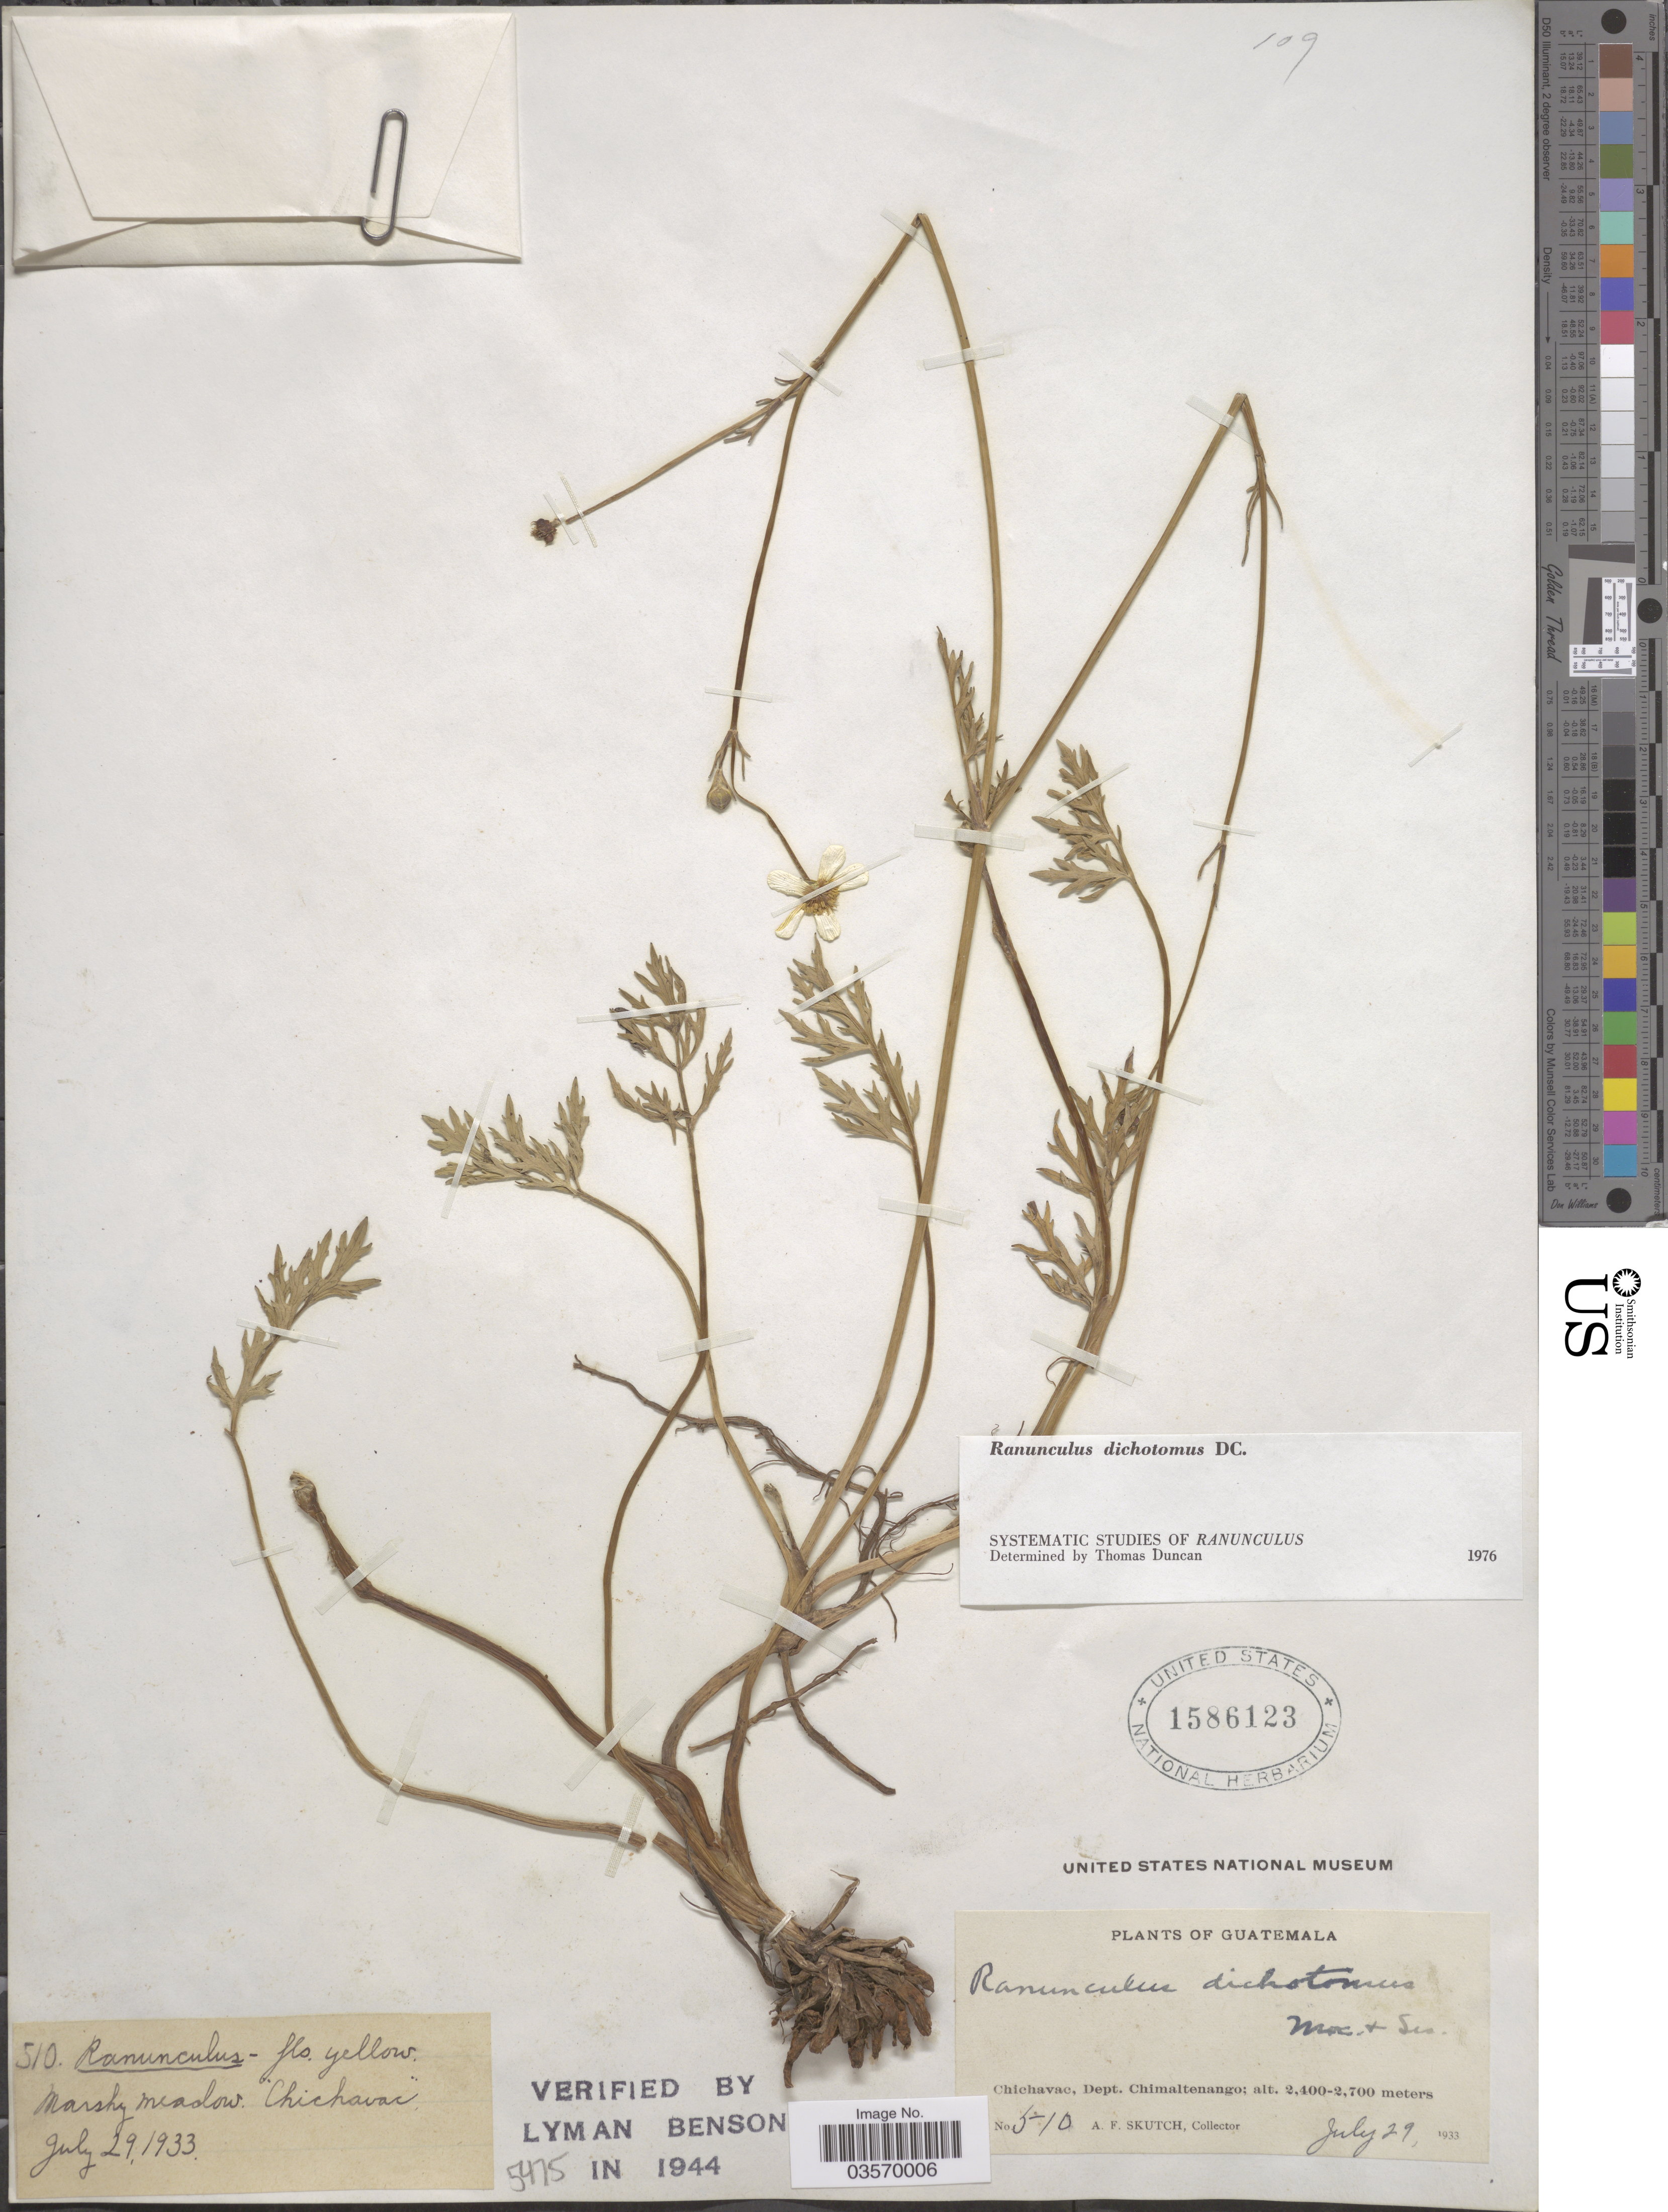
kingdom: Plantae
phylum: Tracheophyta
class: Magnoliopsida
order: Ranunculales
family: Ranunculaceae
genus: Ranunculus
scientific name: Ranunculus dichotomus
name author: Moc. & Sessé ex DC.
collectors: A. F. Skutch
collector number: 510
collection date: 1933-07-29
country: Guatemala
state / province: Chimaltenango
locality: Chichavac, Dept. Chimaltenango.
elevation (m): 2400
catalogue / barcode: US 1586123